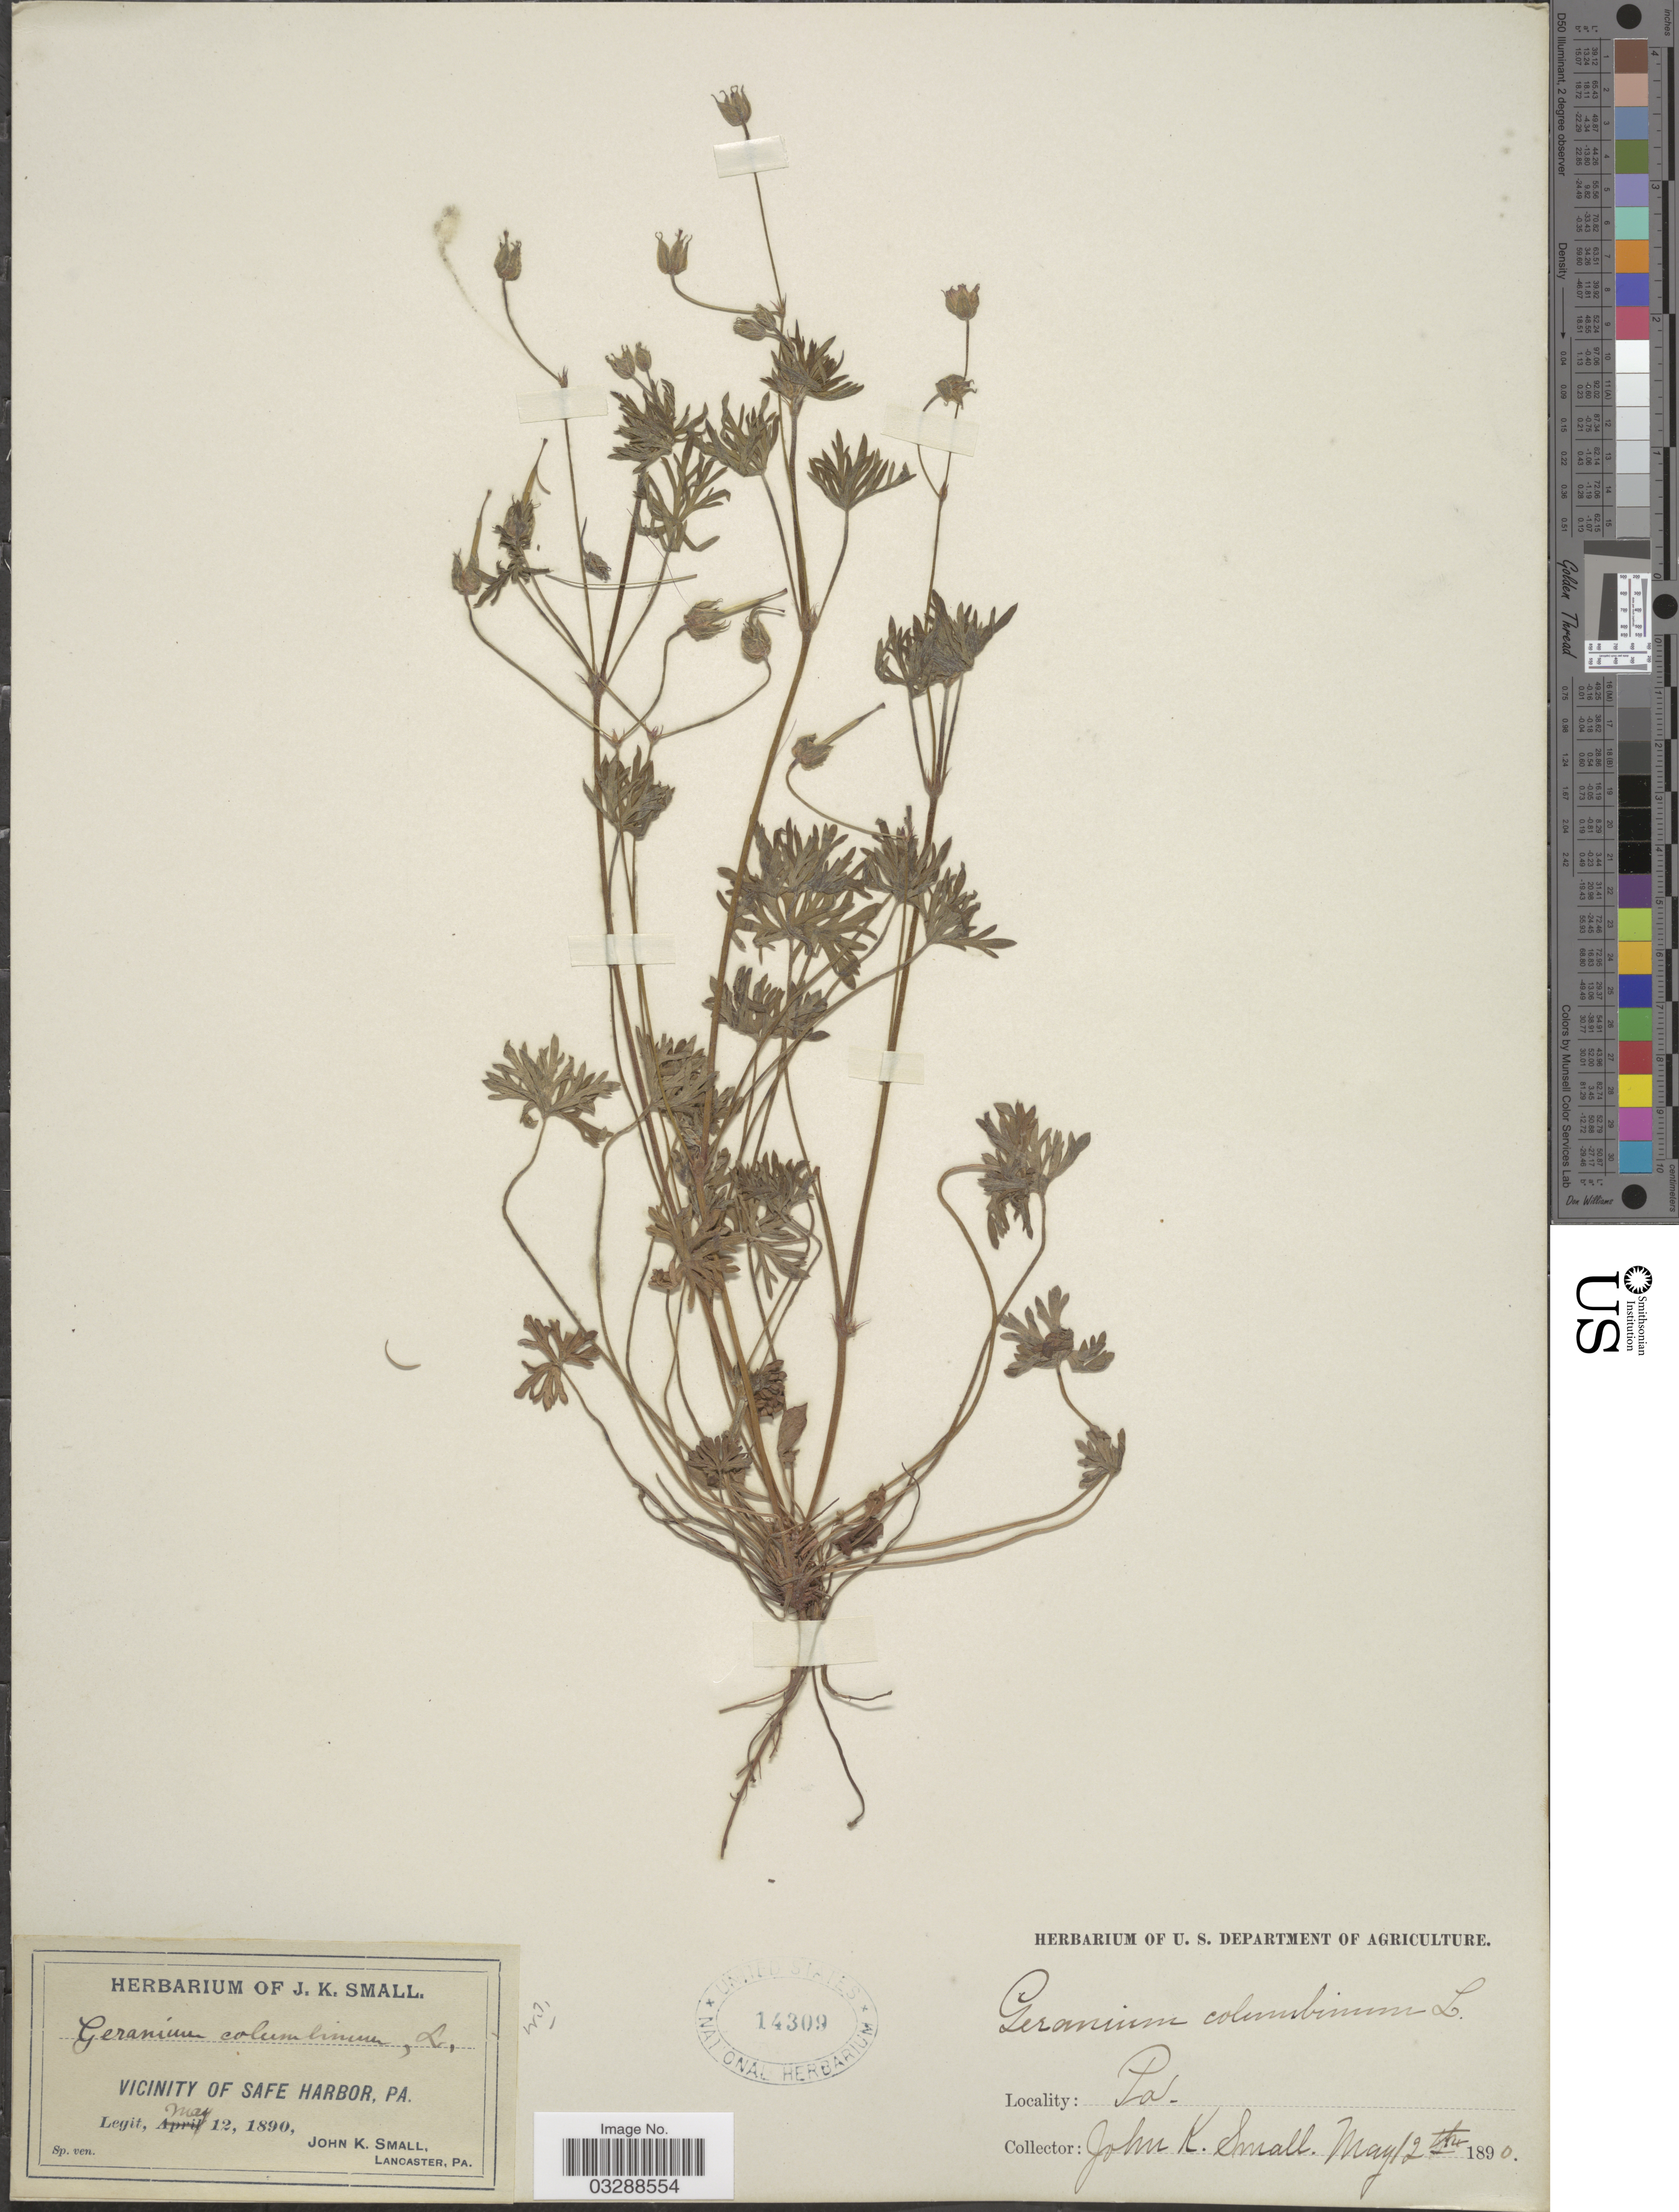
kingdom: Plantae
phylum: Tracheophyta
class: Magnoliopsida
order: Geraniales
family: Geraniaceae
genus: Geranium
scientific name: Geranium columbinum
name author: L.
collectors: J. K. Small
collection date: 1890-05-12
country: United States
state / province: Pennsylvania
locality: Vicinity of Safe Harbor.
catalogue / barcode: US 14309